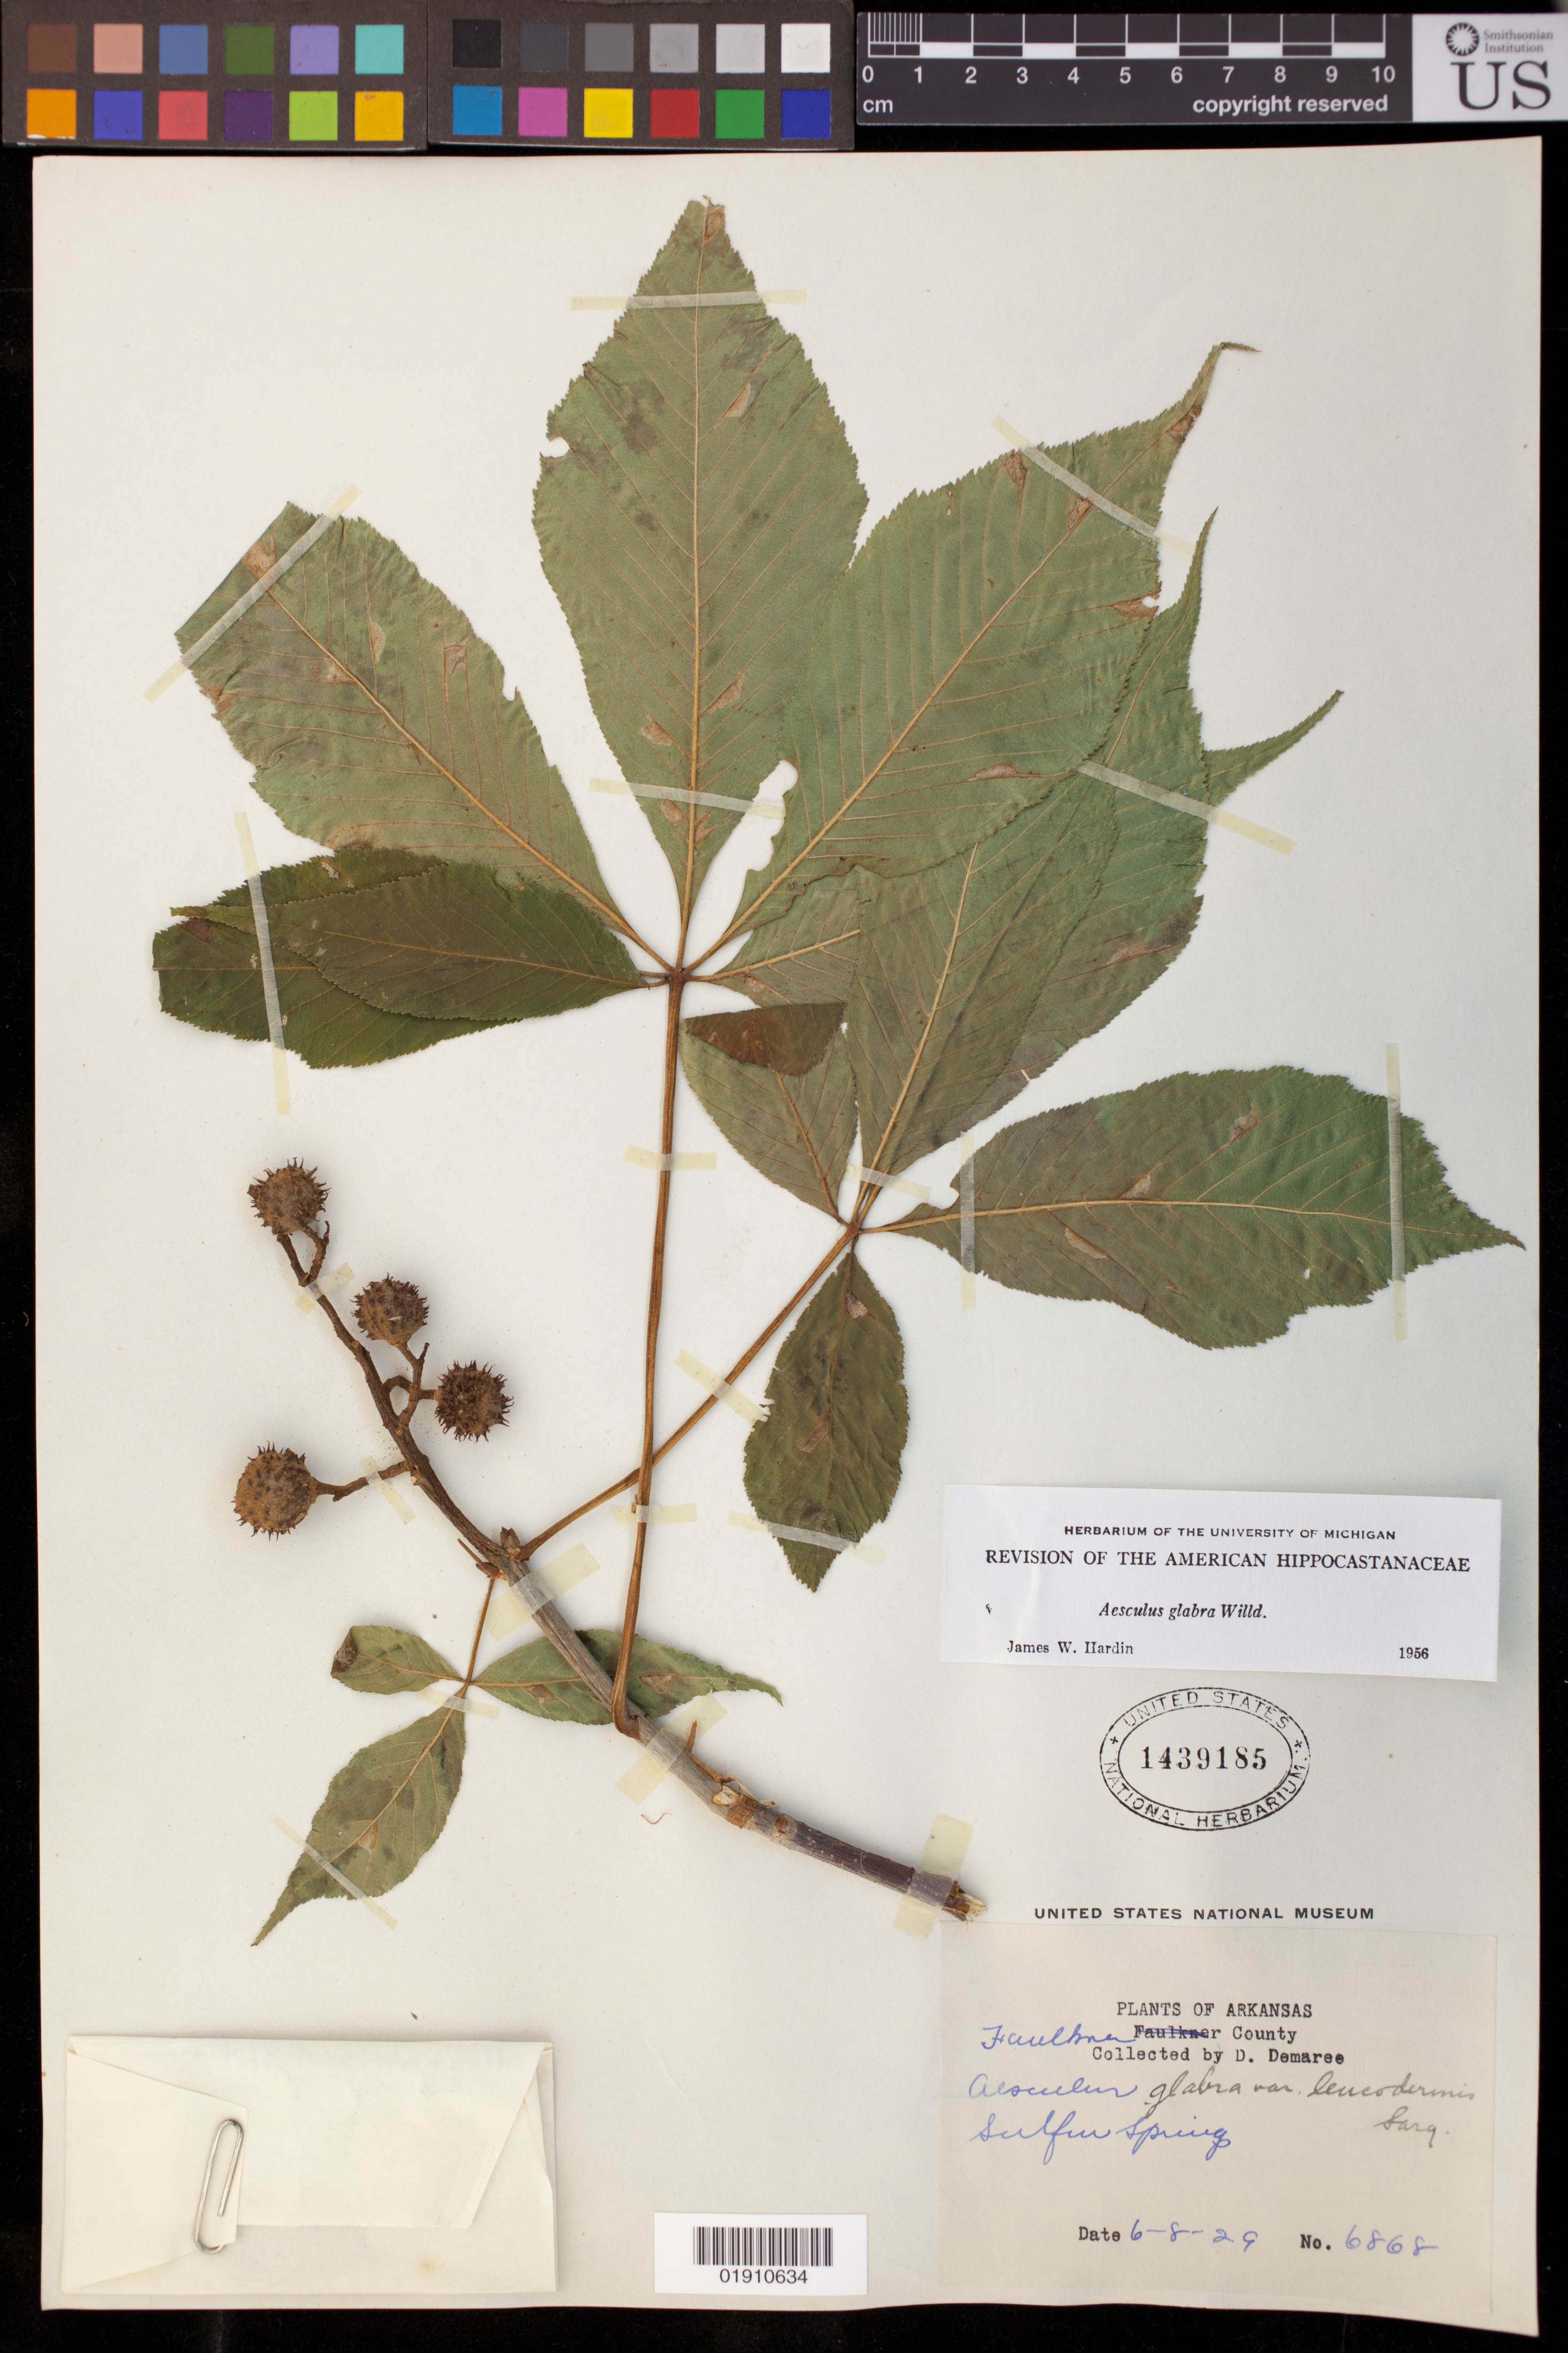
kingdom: Plantae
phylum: Tracheophyta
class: Magnoliopsida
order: Sapindales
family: Sapindaceae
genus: Aesculus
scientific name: Aesculus glabra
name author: Willd.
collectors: D. Demaree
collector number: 6868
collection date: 1929-06-08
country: United States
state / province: Arkansas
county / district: Boone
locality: Sulfur Springs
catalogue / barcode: US 1439185